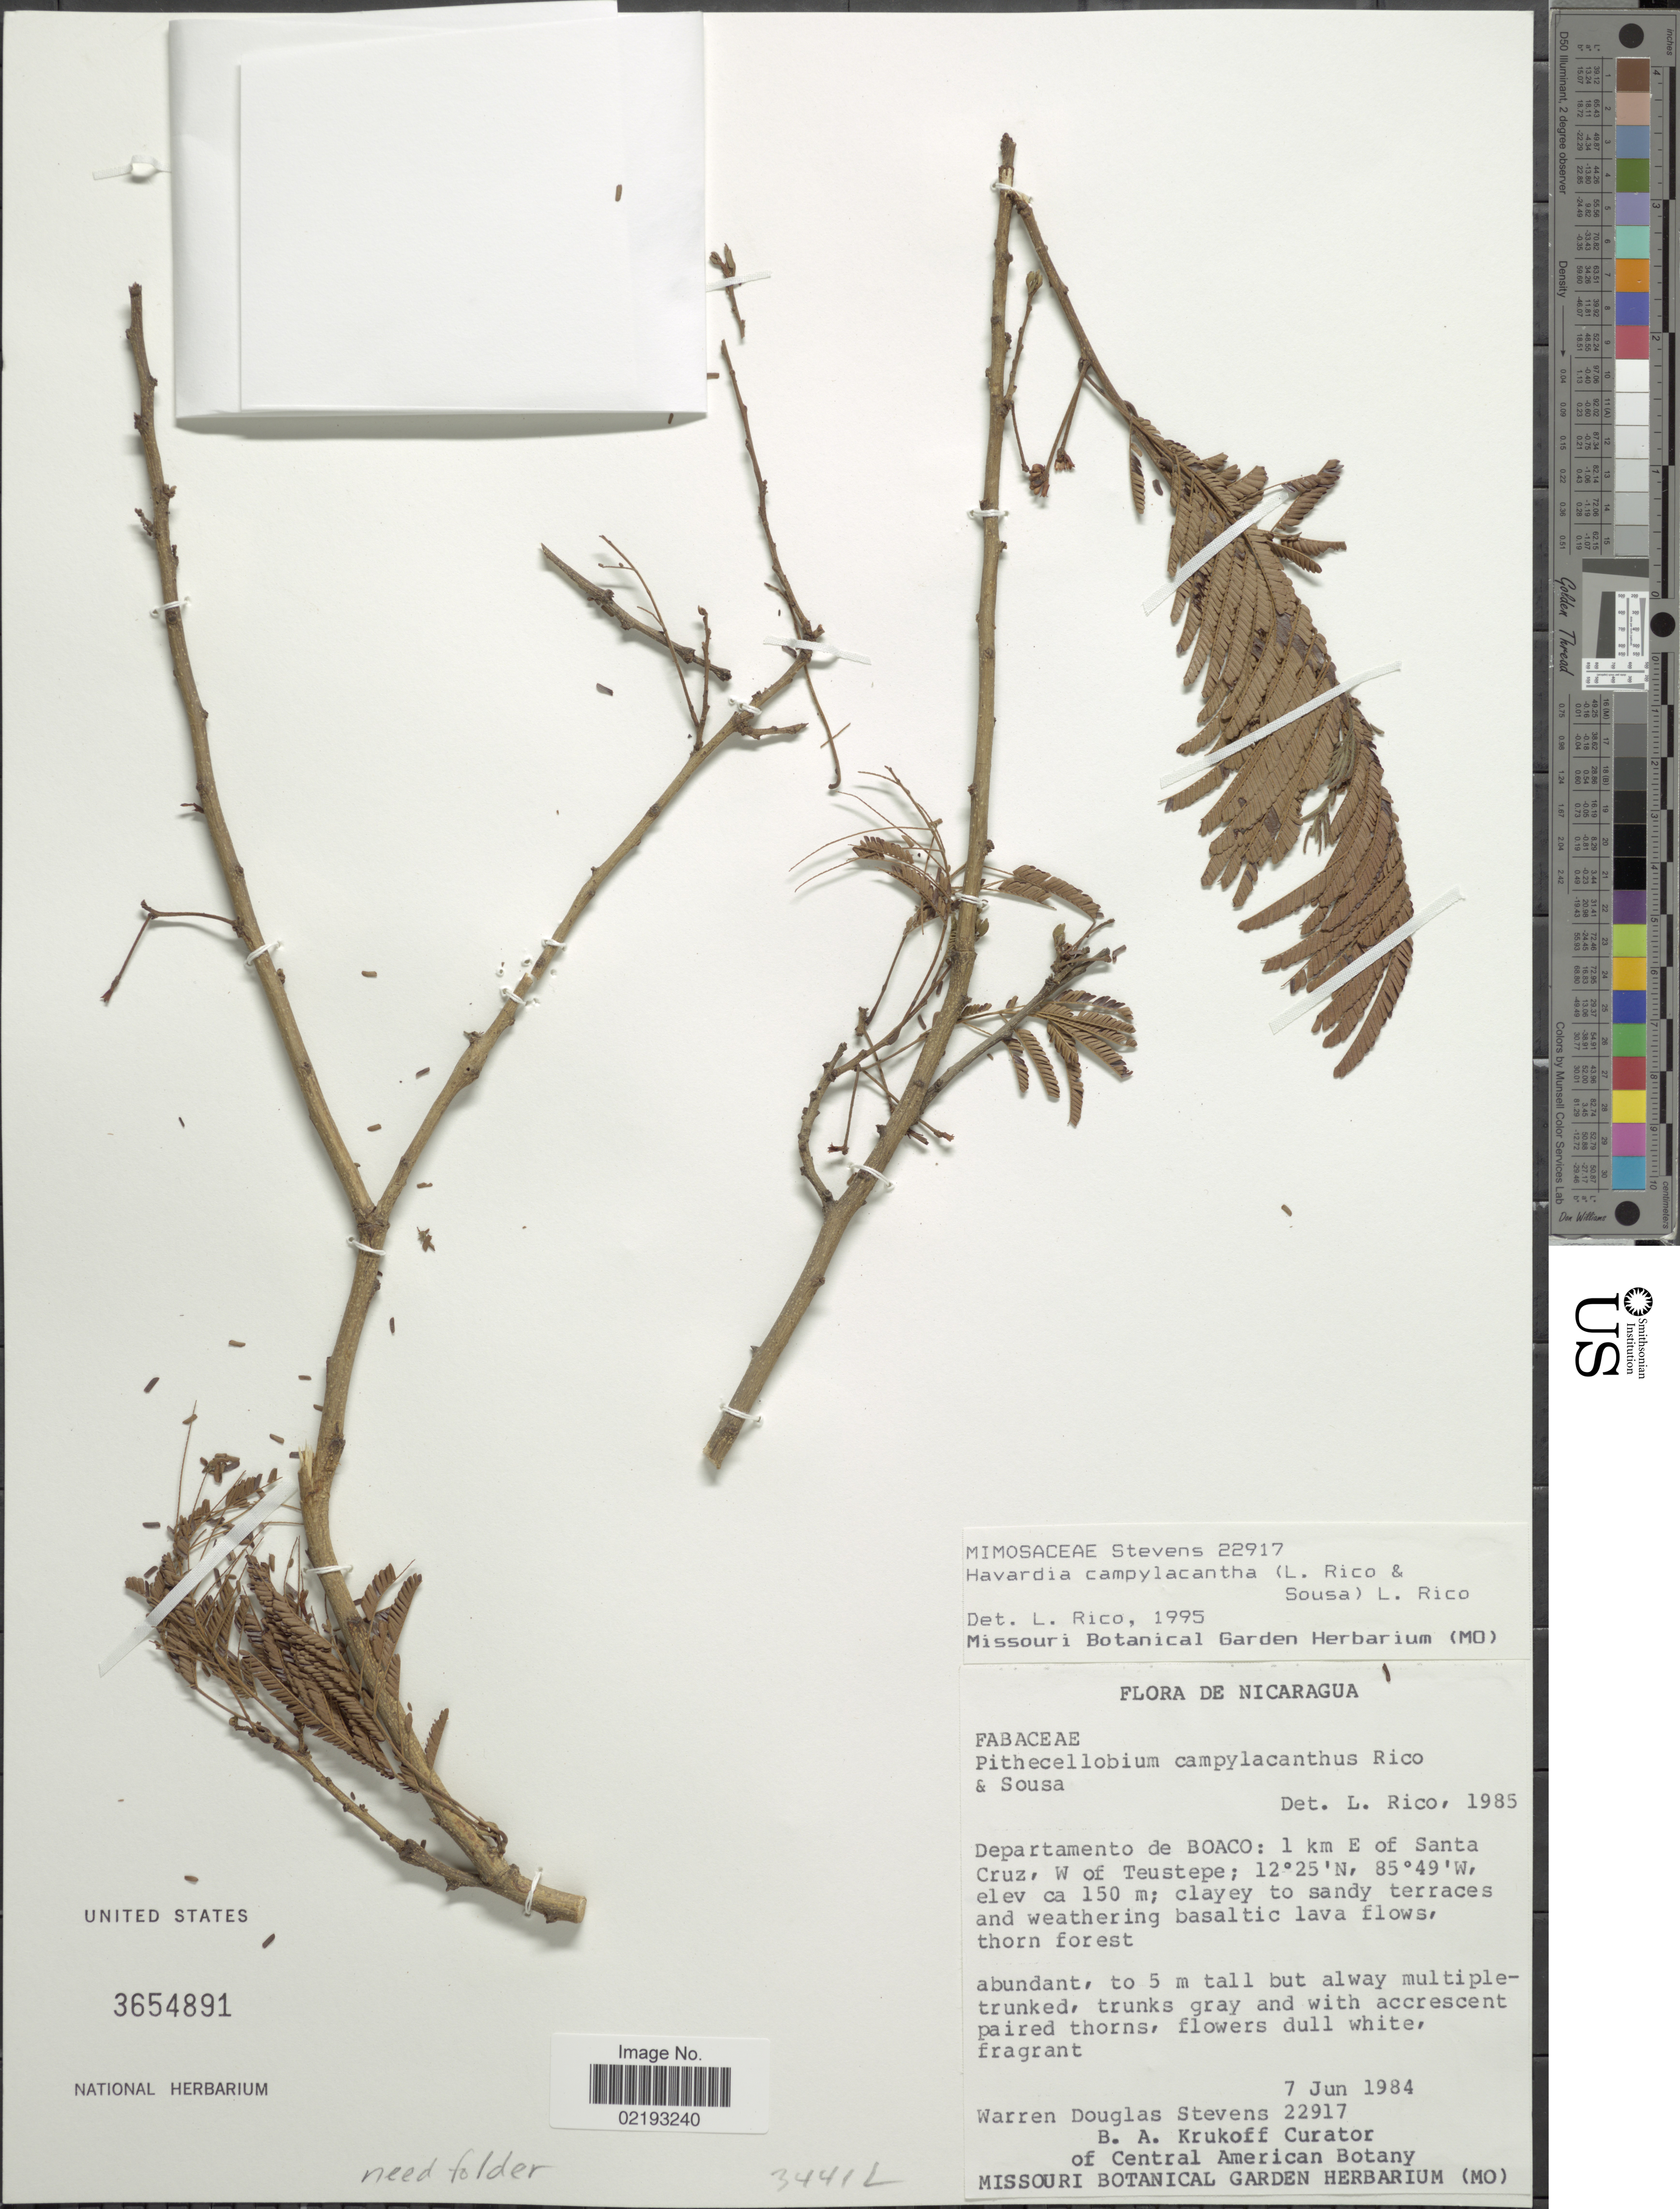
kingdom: Plantae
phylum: Tracheophyta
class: Magnoliopsida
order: Fabales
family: Fabaceae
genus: Havardia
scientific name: Havardia campylacantha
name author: (L. Rico & M. Sousa) Barneby & J.W. Grimes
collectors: W. D. Stevens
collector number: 22917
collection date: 1984-06-07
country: Nicaragua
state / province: Boaco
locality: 1 km E of Santa Cruz, W of Teustepe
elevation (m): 150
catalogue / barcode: US 3654891